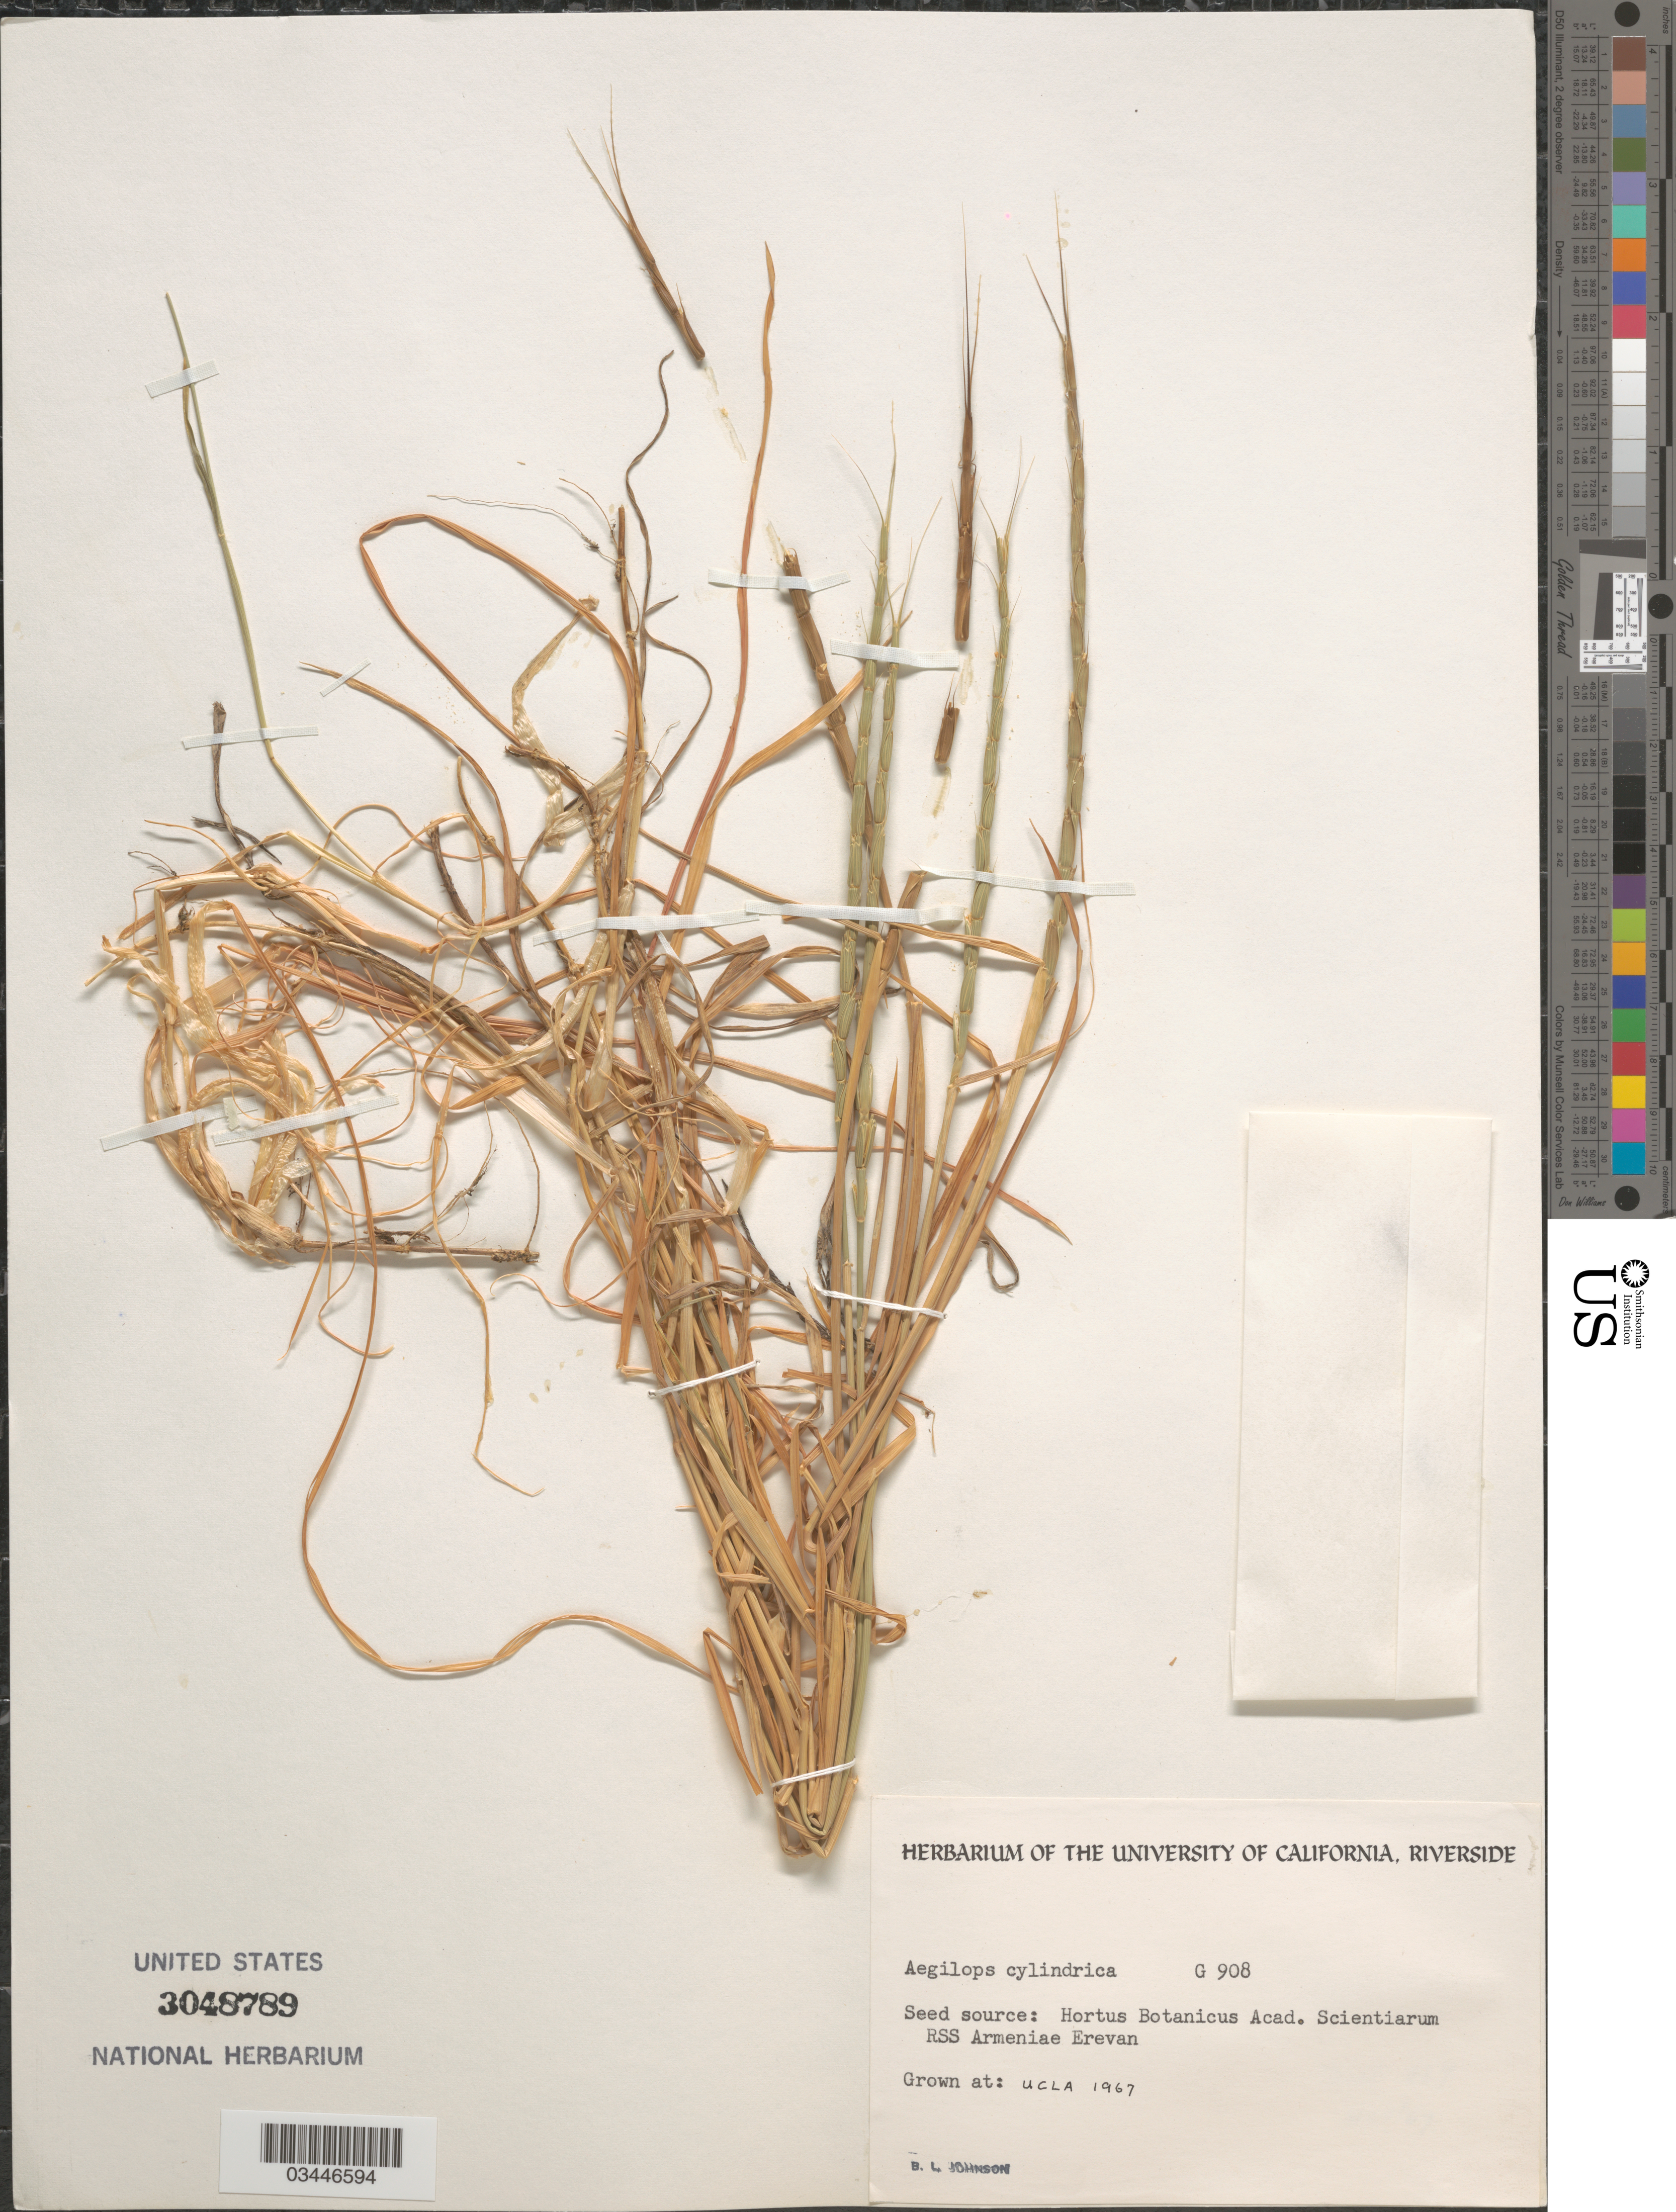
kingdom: Plantae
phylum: Tracheophyta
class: Liliopsida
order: Poales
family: Poaceae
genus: Aegilops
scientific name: Aegilops cylindrica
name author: Host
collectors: B. Johnson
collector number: G908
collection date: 1967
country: United States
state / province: California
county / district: Los Angeles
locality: UCLA.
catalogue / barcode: US 3048789